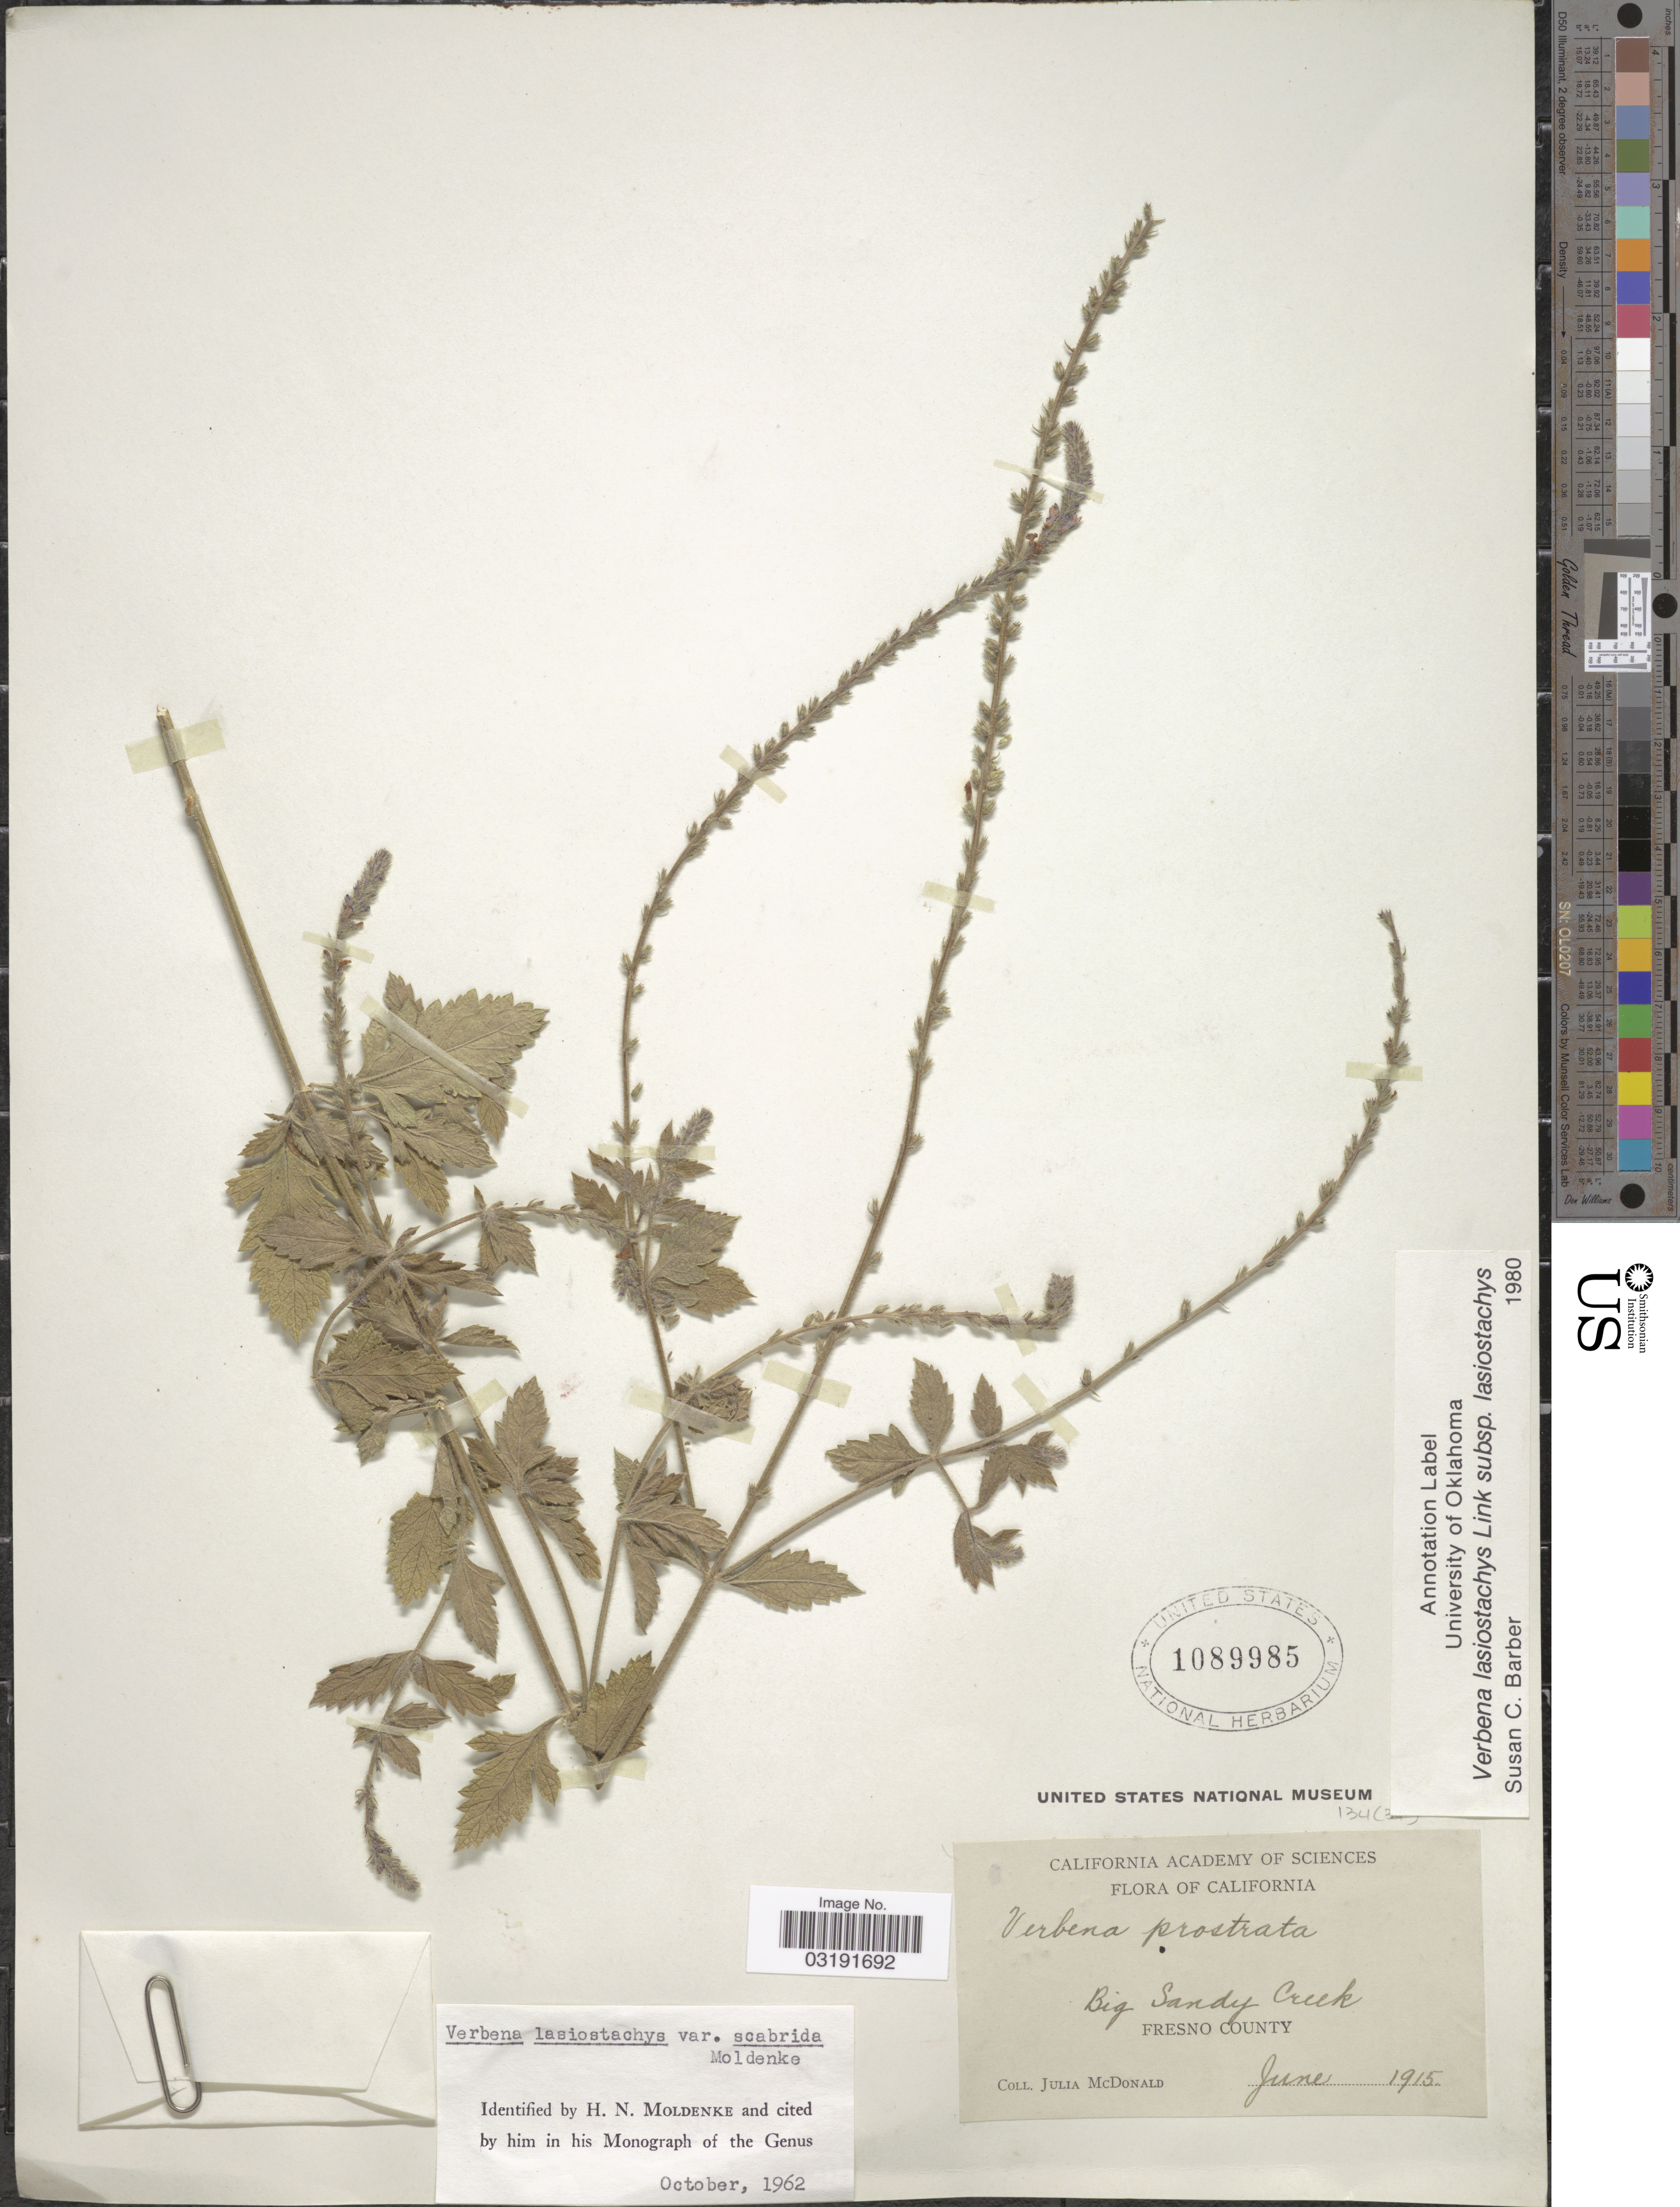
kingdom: Plantae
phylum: Tracheophyta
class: Magnoliopsida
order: Lamiales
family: Verbenaceae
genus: Verbena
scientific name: Verbena lasiostachys var. lasiostachys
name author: Link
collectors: J. McDonald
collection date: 1915-06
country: United States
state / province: California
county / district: Fresno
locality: Big Sandy Creek, Fresno County.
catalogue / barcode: US 1089985